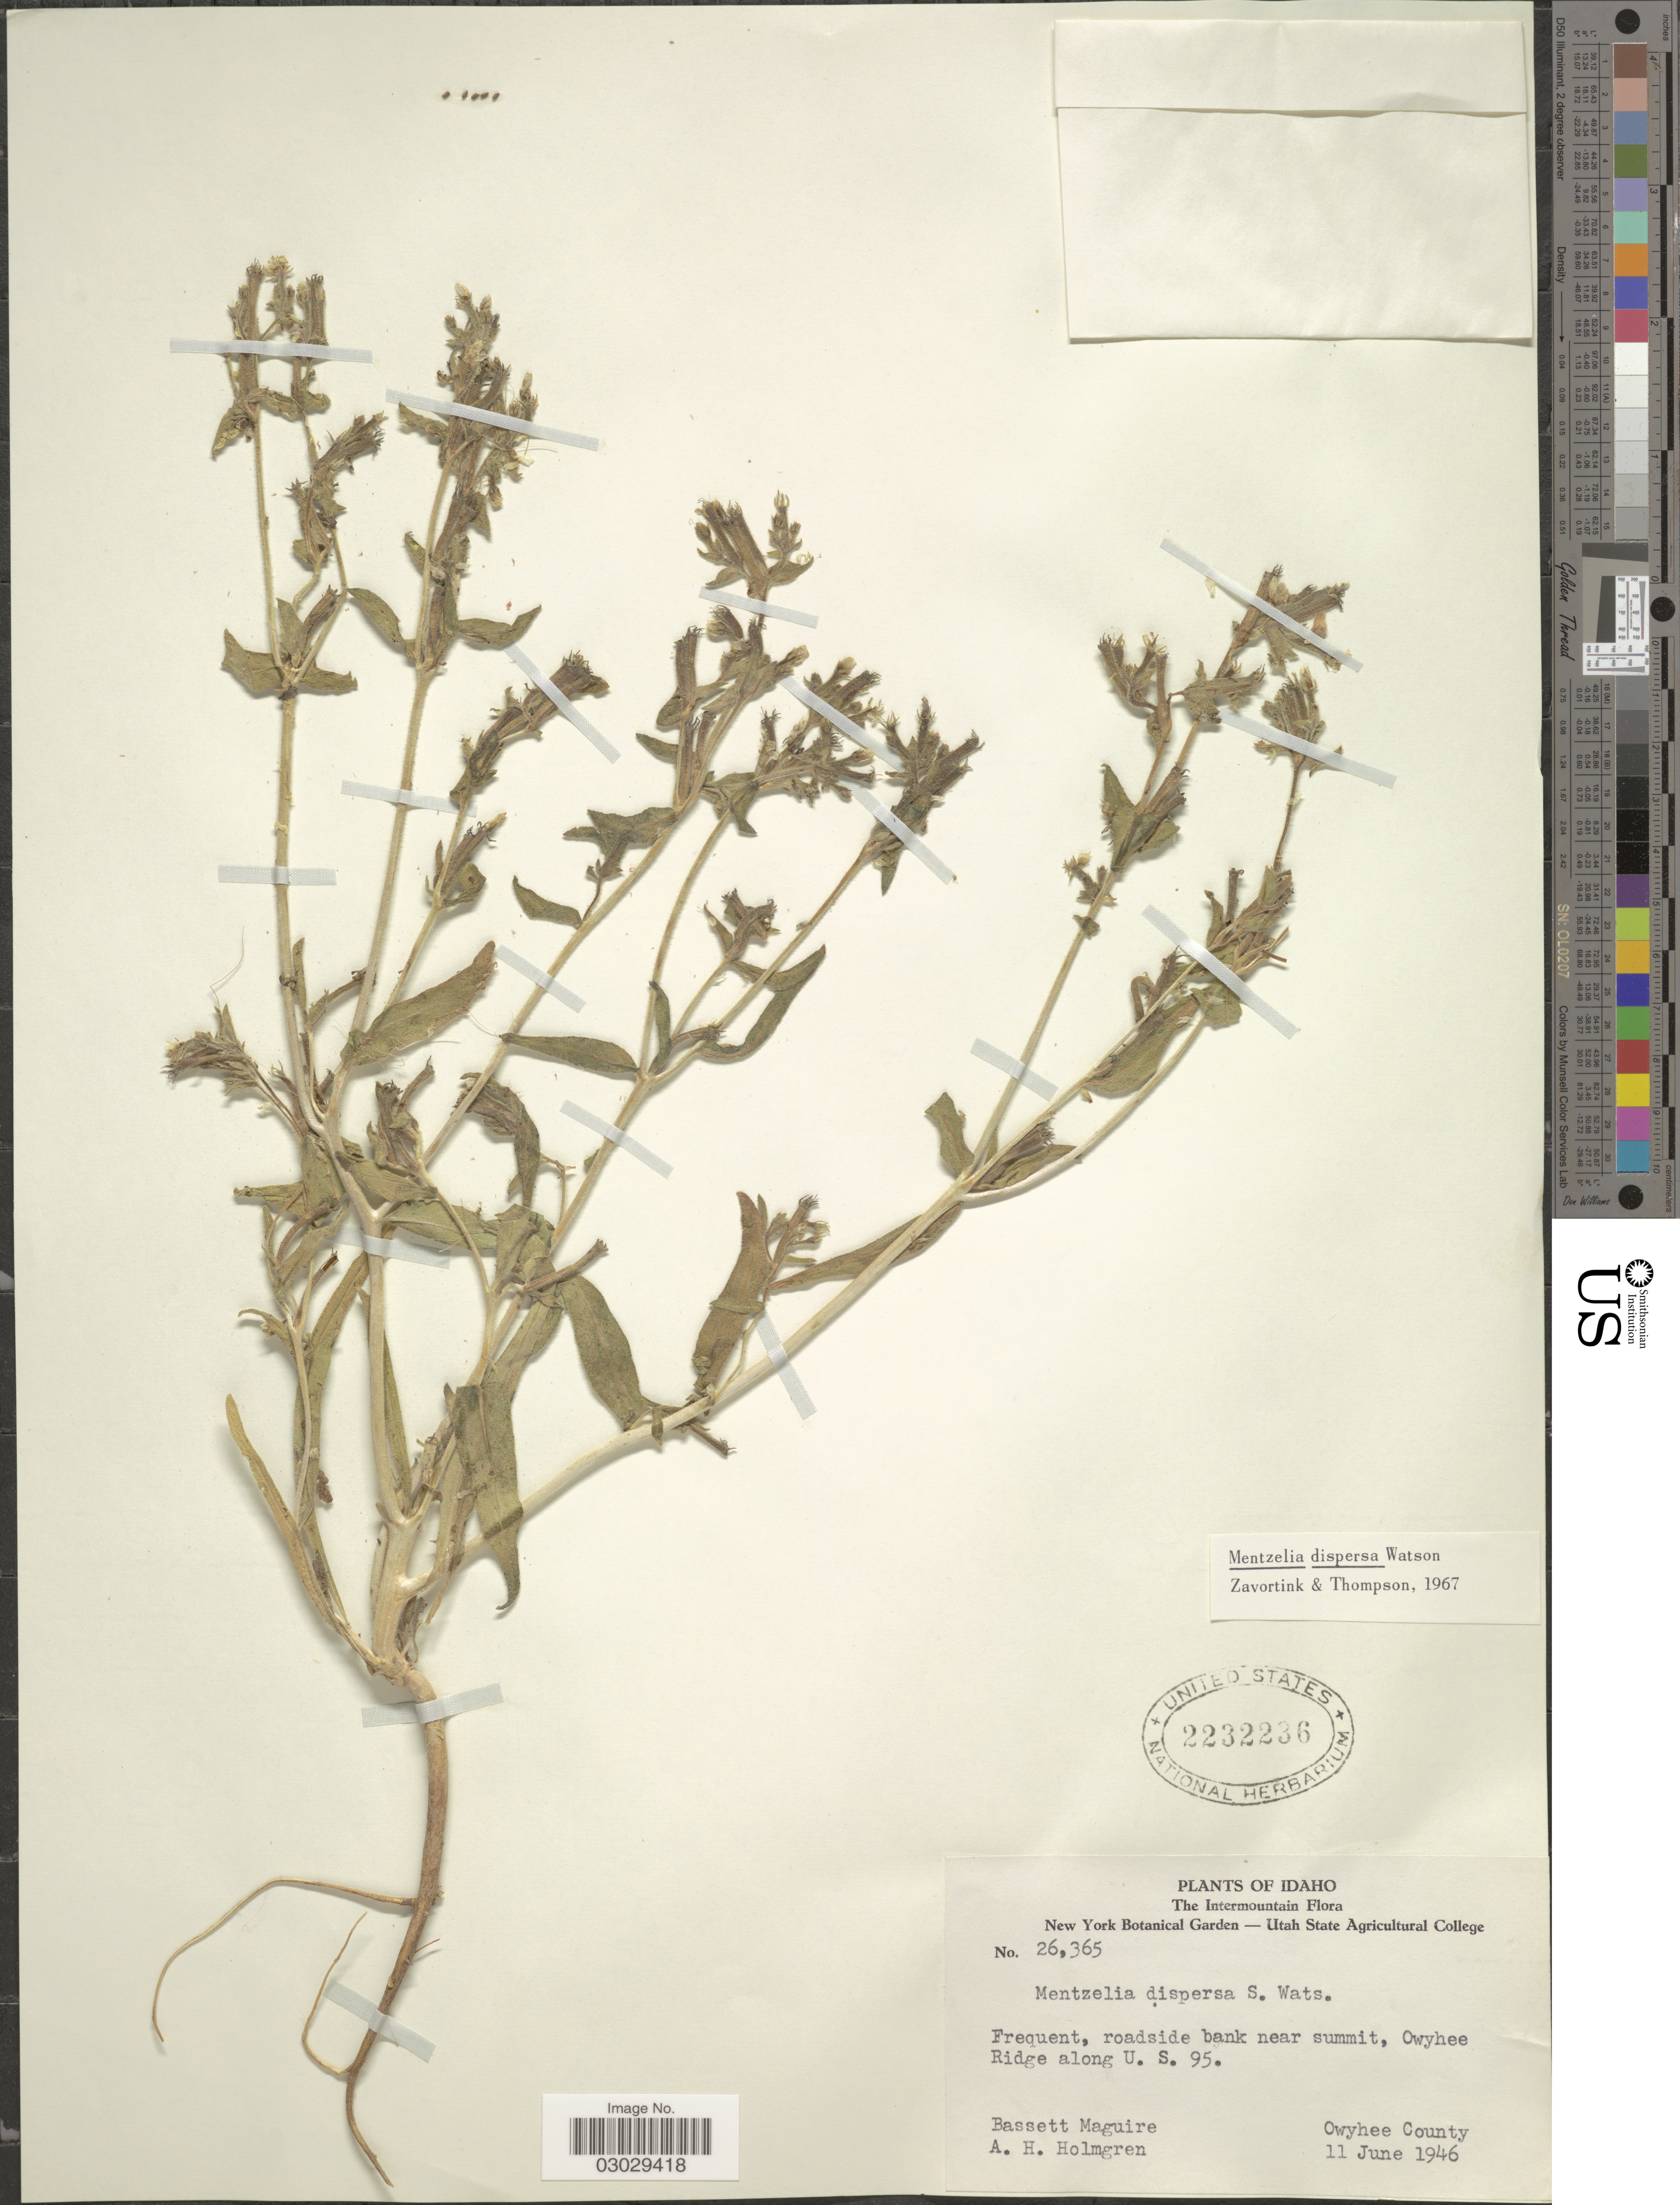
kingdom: Plantae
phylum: Tracheophyta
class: Magnoliopsida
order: Cornales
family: Loasaceae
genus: Mentzelia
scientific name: Mentzelia dispersa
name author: S. Watson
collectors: B. Maguire & A. H. Holmgren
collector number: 26365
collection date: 1946-06-11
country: United States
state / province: Idaho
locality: The Intermountain. Frequent, roadside bank near summit, Owyhee Ridge Along U.S. 95. Owyhee County.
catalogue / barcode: US 2232236